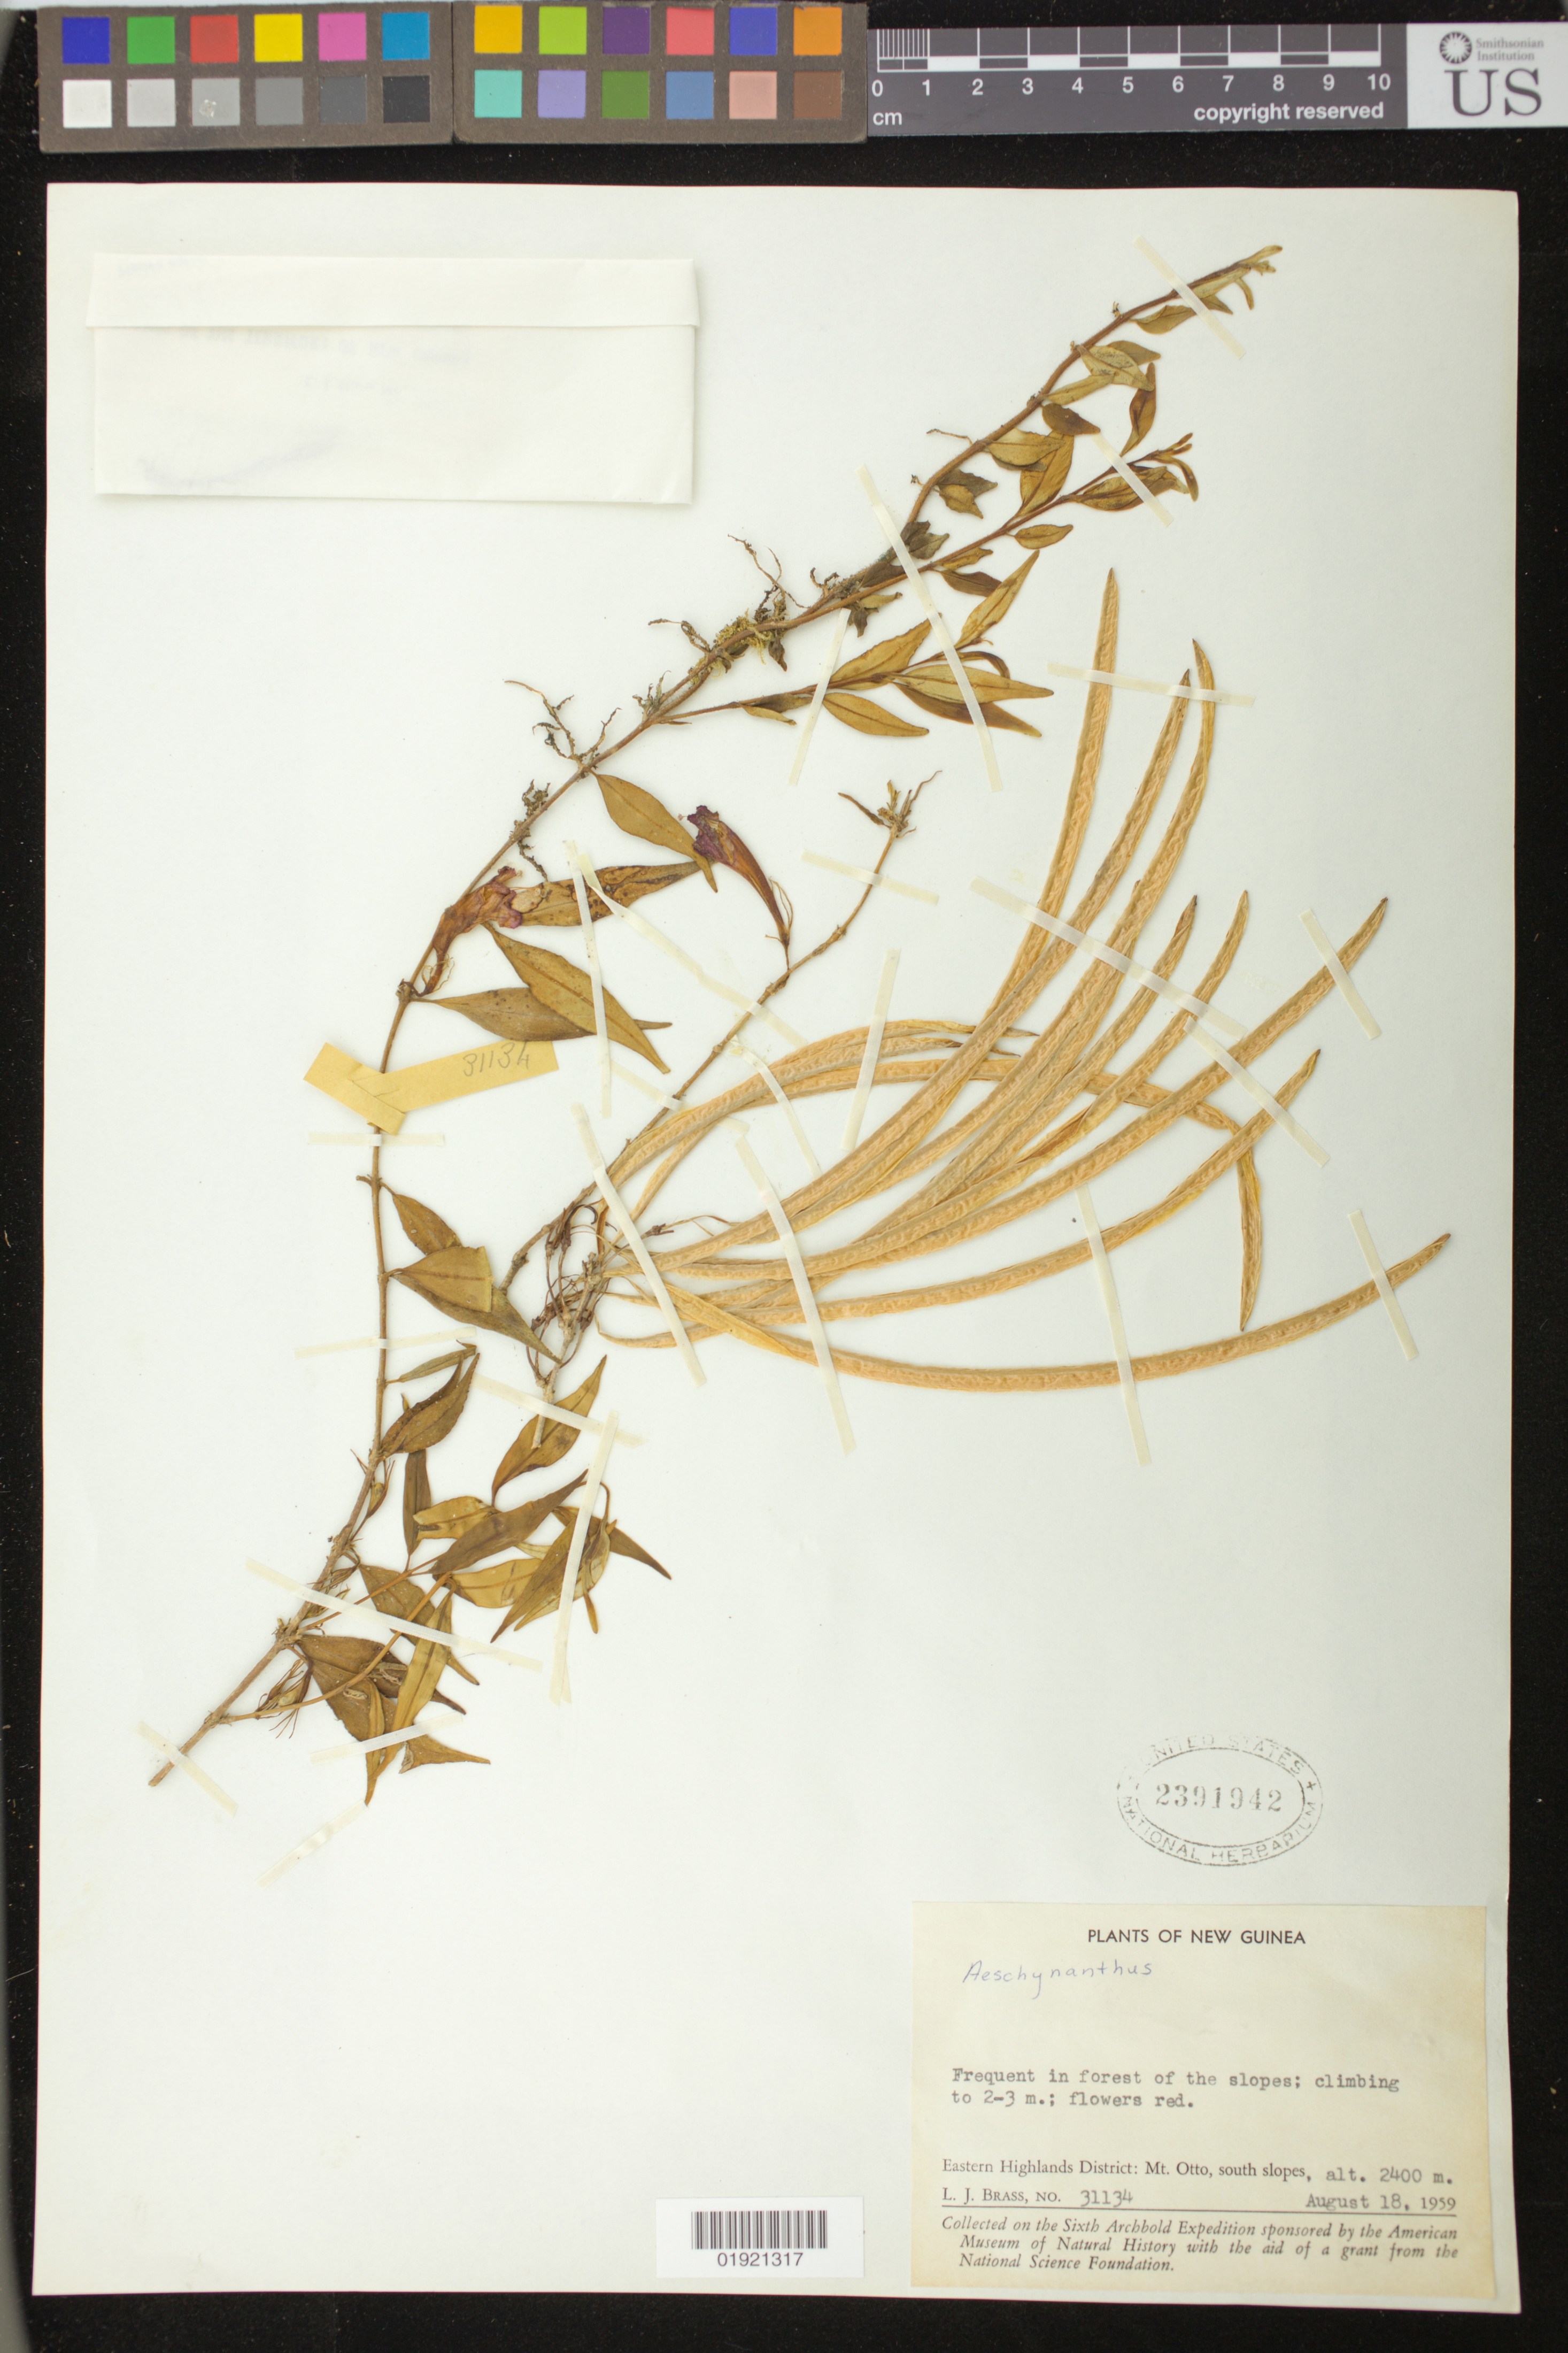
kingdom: Plantae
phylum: Tracheophyta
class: Magnoliopsida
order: Lamiales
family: Gesneriaceae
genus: Aeschynanthus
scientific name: Aeschynanthus sp.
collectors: L. J. Brass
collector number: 31134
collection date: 1959-08-18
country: Papua New Guinea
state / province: Eastern Highlands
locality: Mt. Otto, south slopes.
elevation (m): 2400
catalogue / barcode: US 2391942